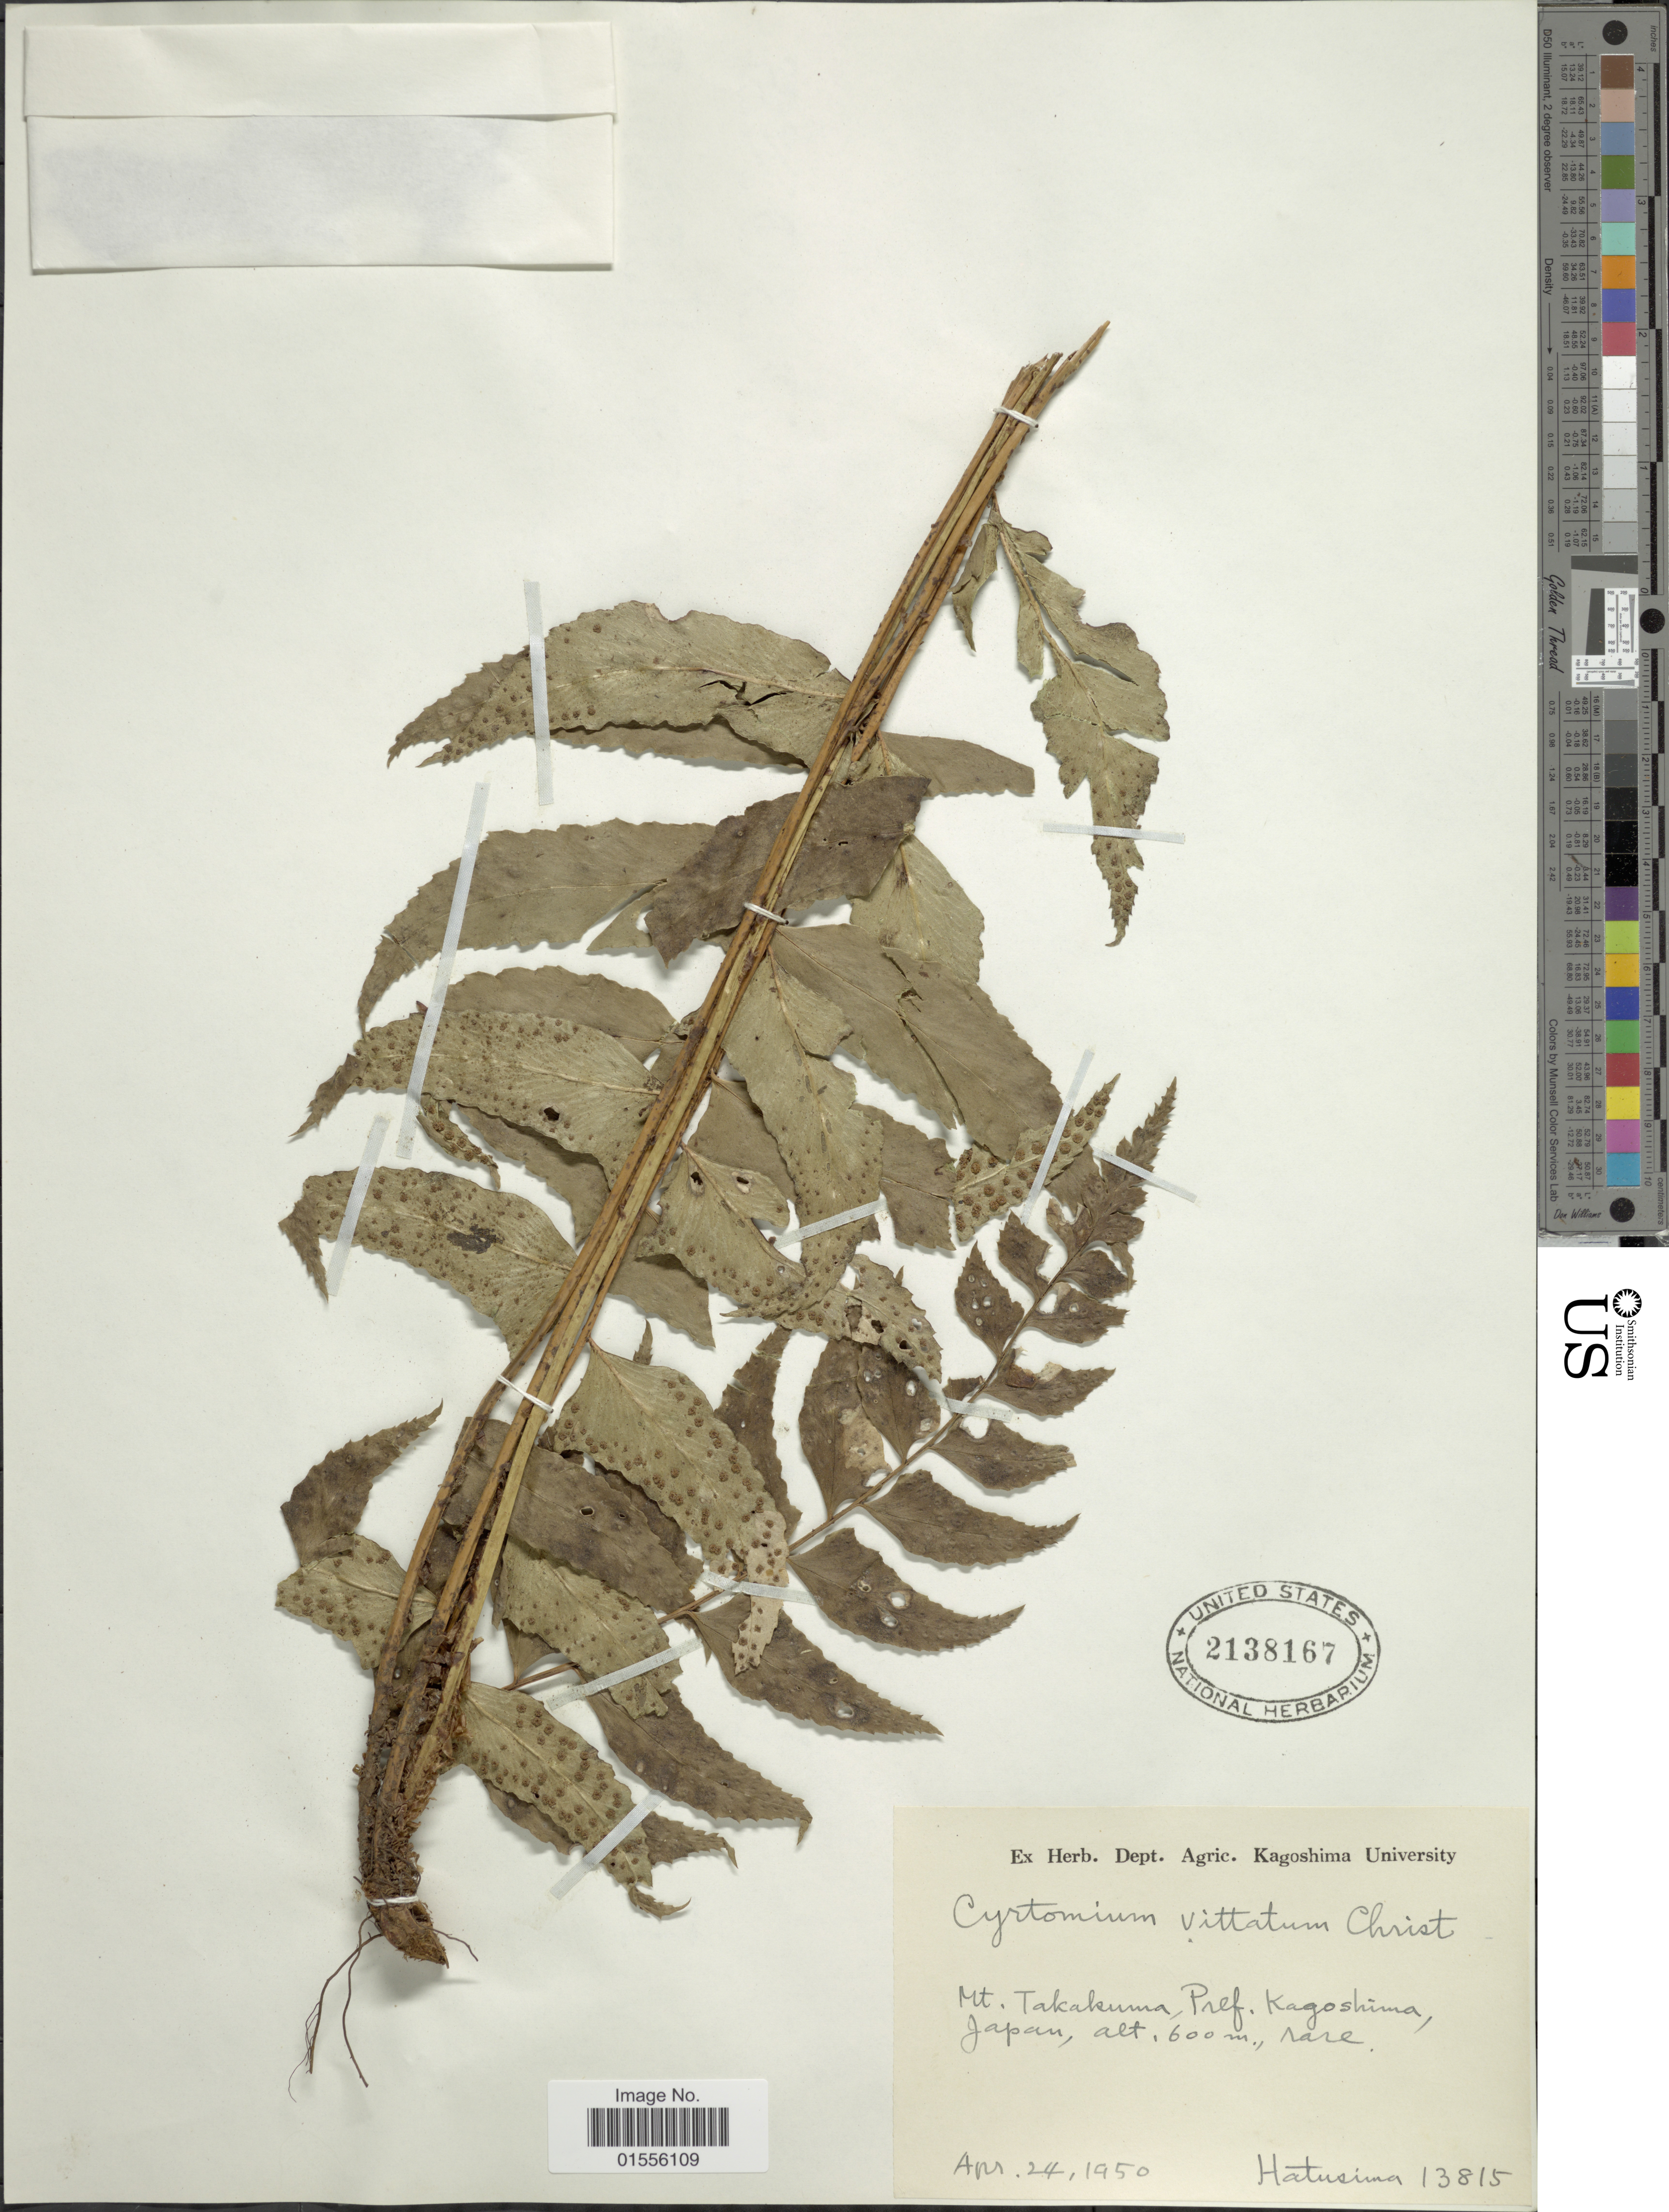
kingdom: Plantae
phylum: Tracheophyta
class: Polypodiopsida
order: Polypodiales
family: Dryopteridaceae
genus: Cyrtomium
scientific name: Cyrtomium balansae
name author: (Christ) C. Chr.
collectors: -. Hatusima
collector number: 13815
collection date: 1950-04-24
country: Japan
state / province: Kagosima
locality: Mt. Takakuma, Pref. Kagoshima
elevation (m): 600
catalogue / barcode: US 2138167